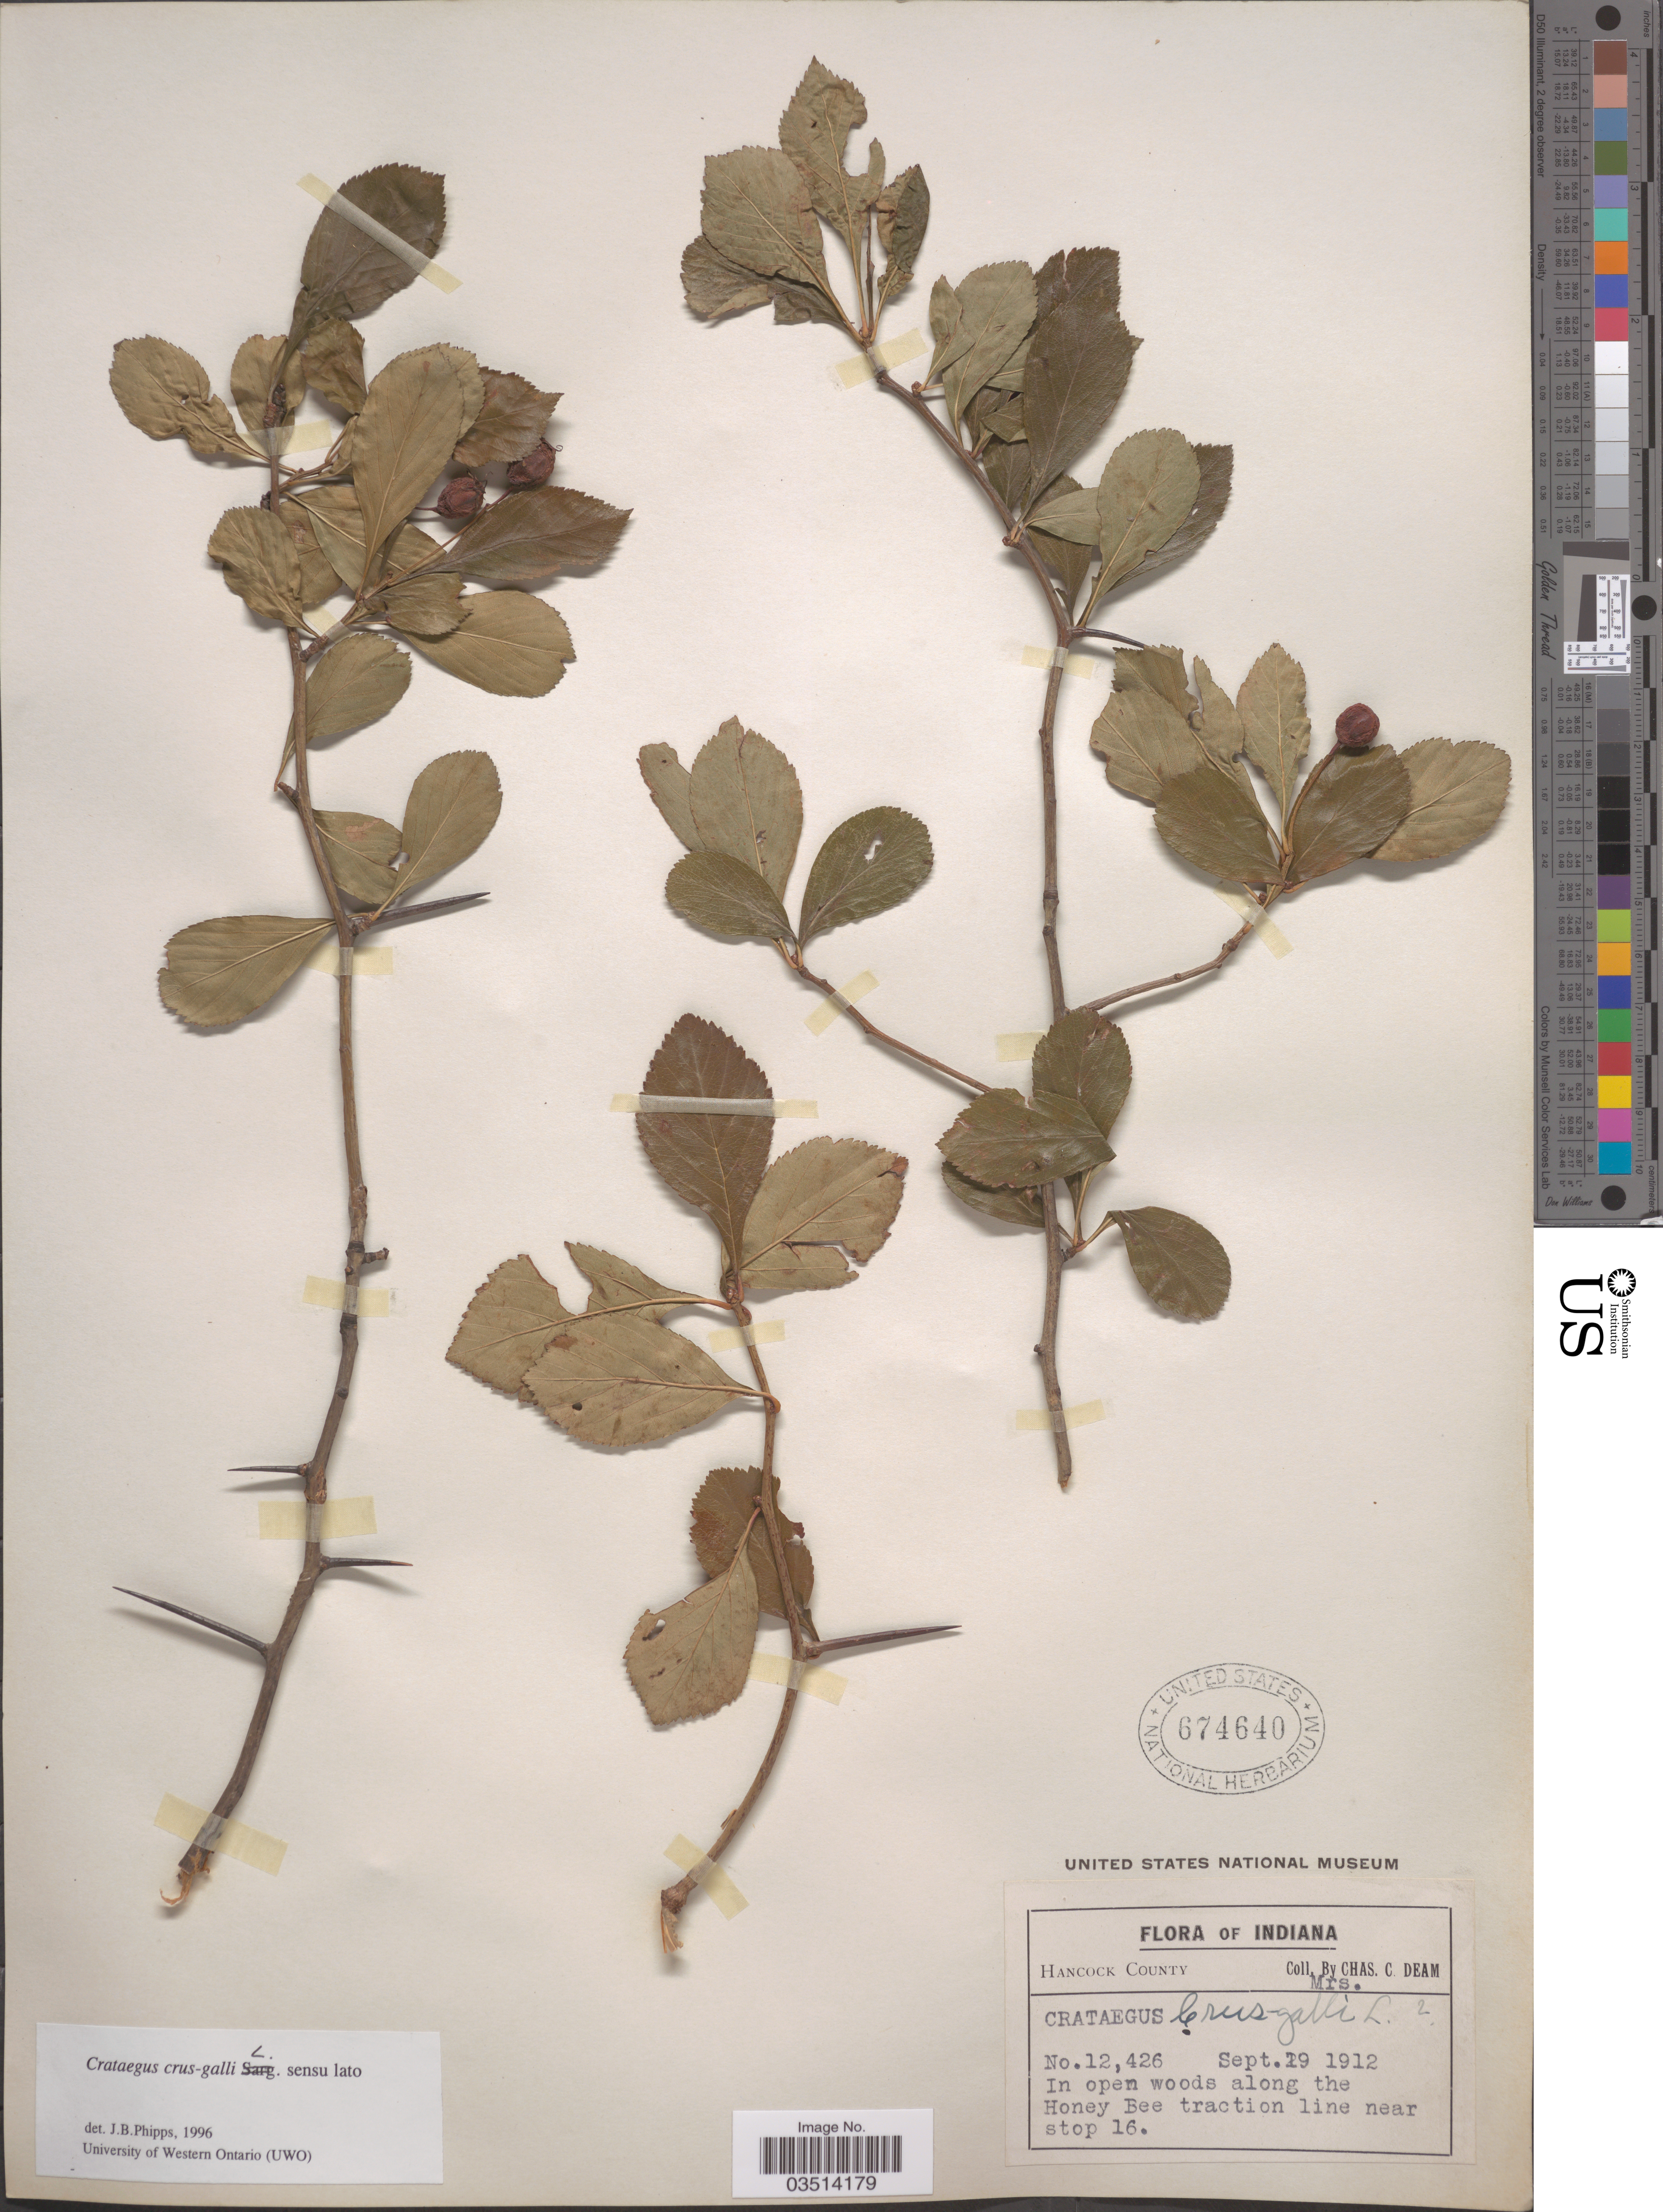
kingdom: Plantae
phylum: Tracheophyta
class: Magnoliopsida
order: Rosales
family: Rosaceae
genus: Crataegus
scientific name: Crataegus crus-galli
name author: L.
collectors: C. Deam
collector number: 12426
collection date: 1912-09-19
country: United States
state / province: Indiana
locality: Hancock County. In open woods along the Honey Bee traction line near stop 16.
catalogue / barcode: US 674640